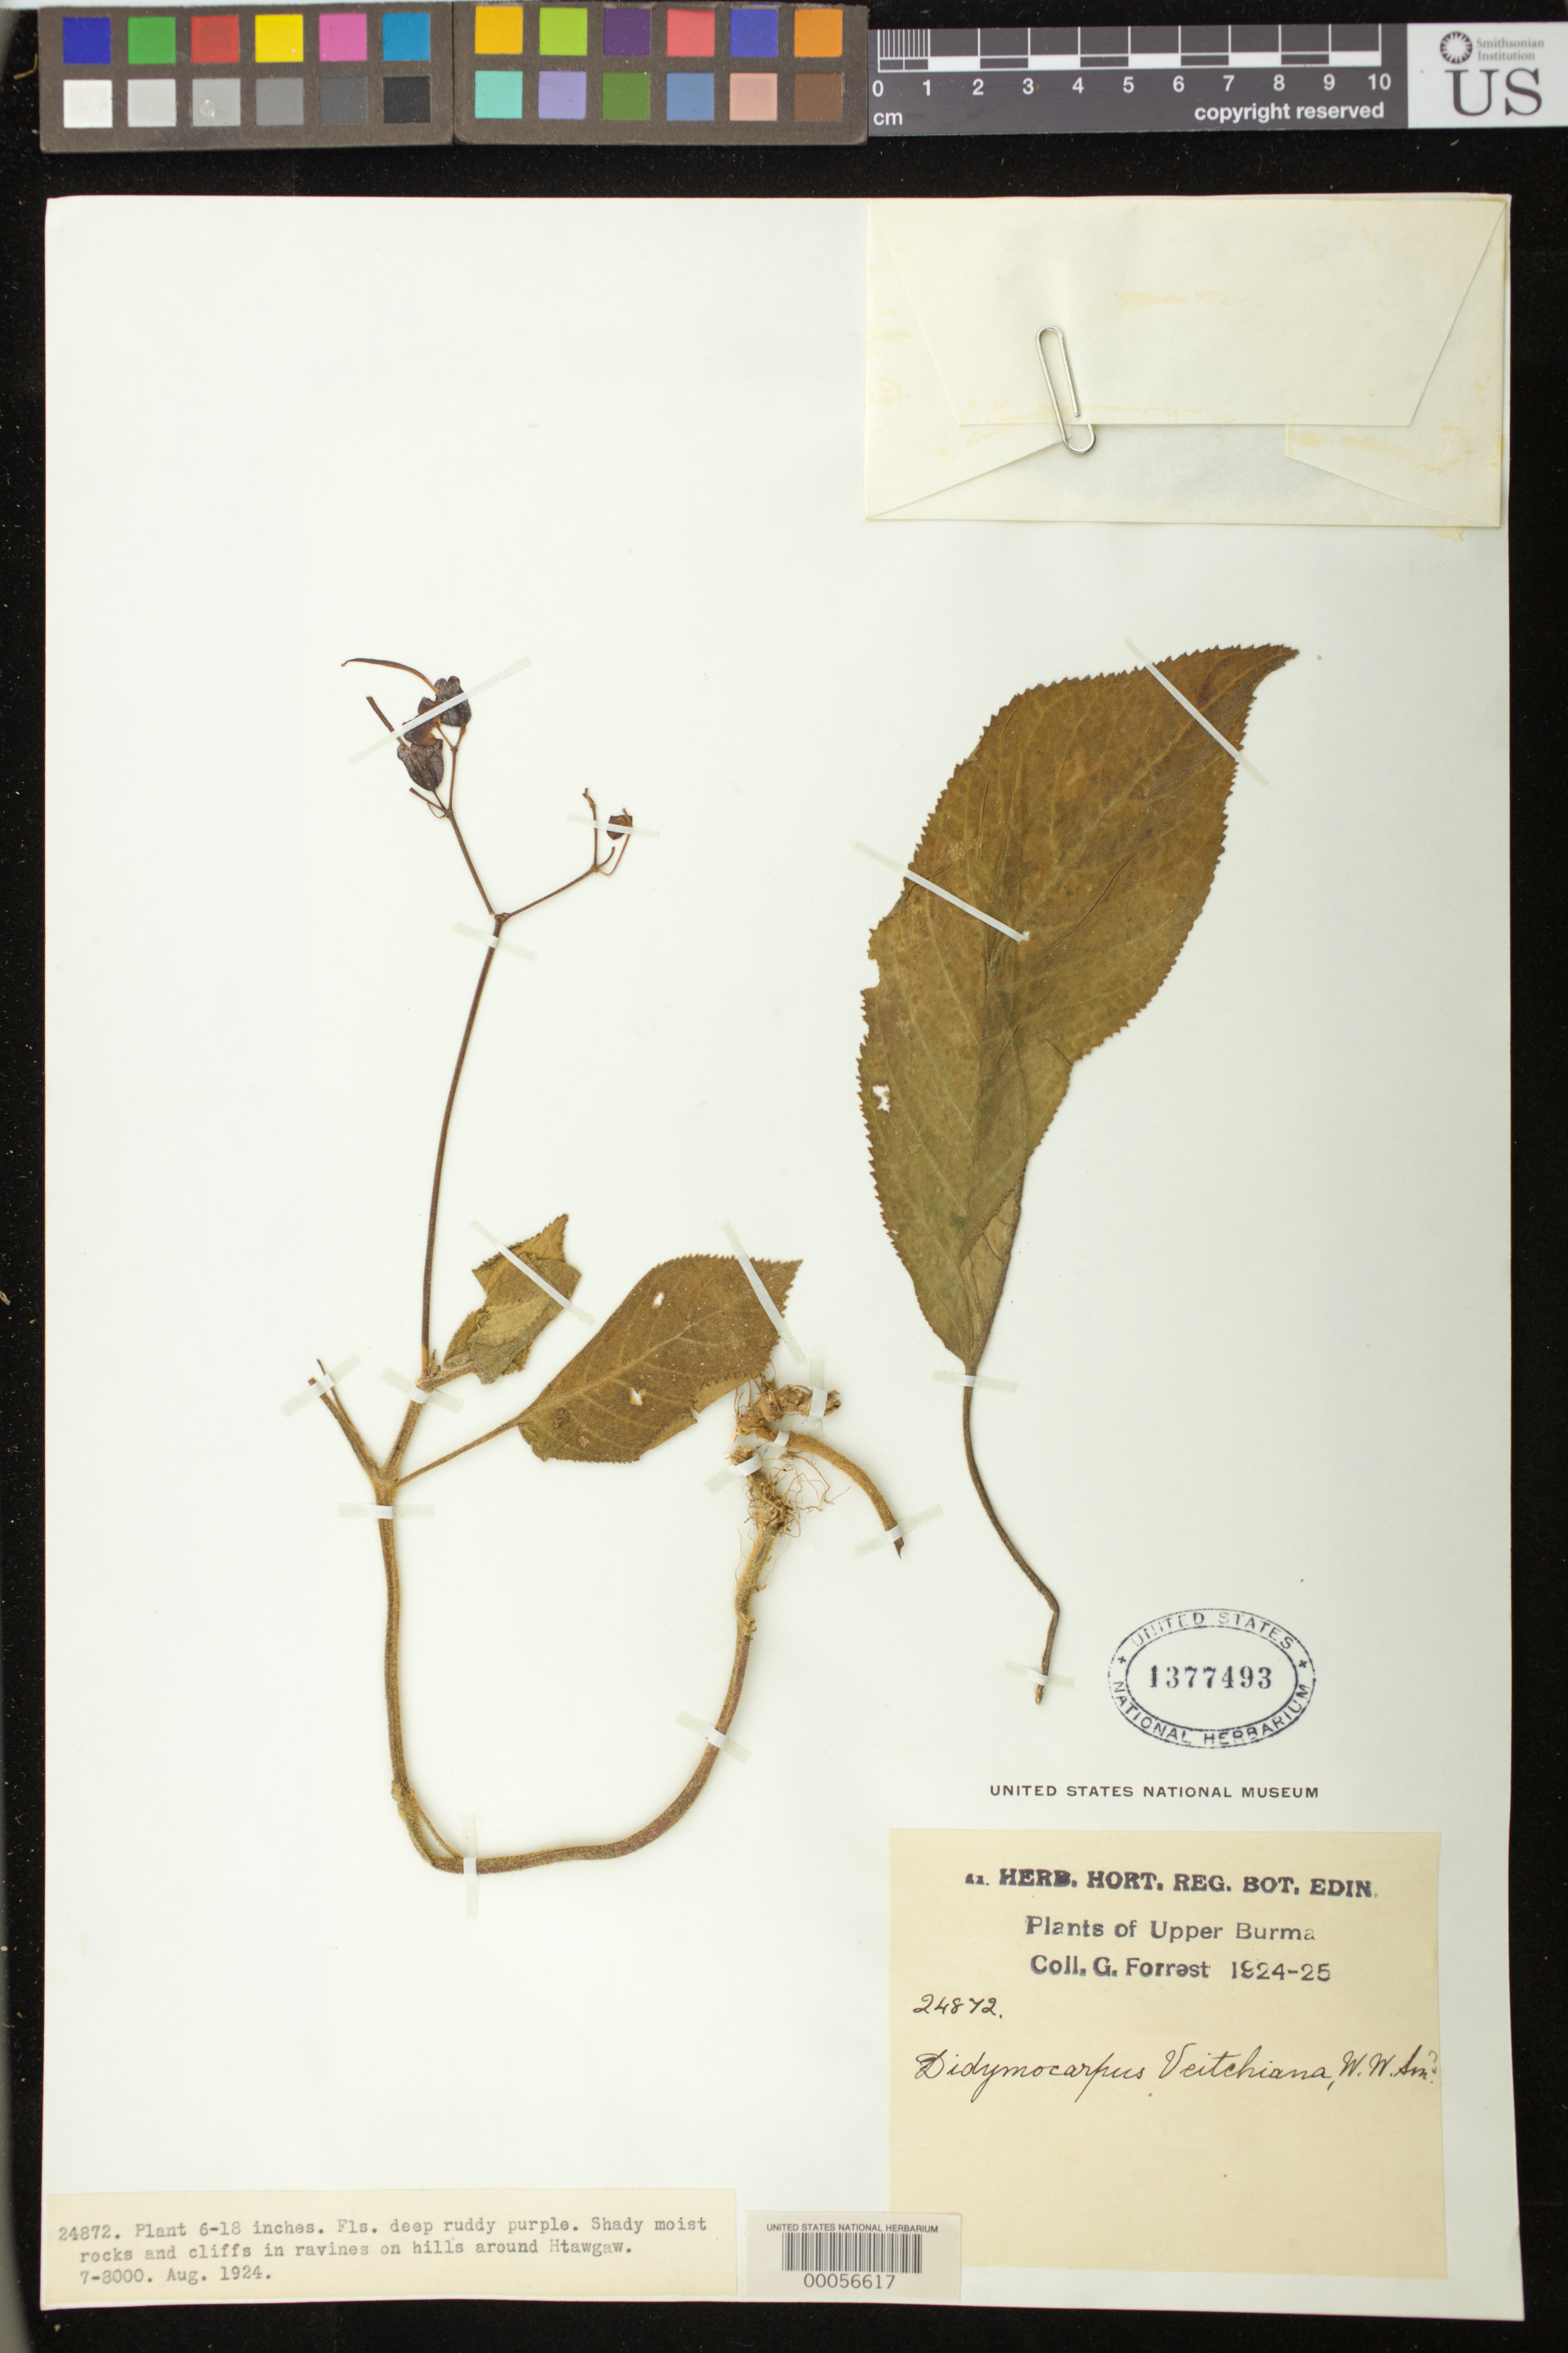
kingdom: Plantae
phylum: Tracheophyta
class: Magnoliopsida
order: Lamiales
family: Gesneriaceae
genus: Didymocarpus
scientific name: Didymocarpus veitchianus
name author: W.W. Sm.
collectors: G. Forrest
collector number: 24872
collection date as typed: Aug 1924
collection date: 1924-08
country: Myanmar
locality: Hills around Htawgaw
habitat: Shady moist rocks and cliffs in ravines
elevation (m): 2134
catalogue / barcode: US 1377493